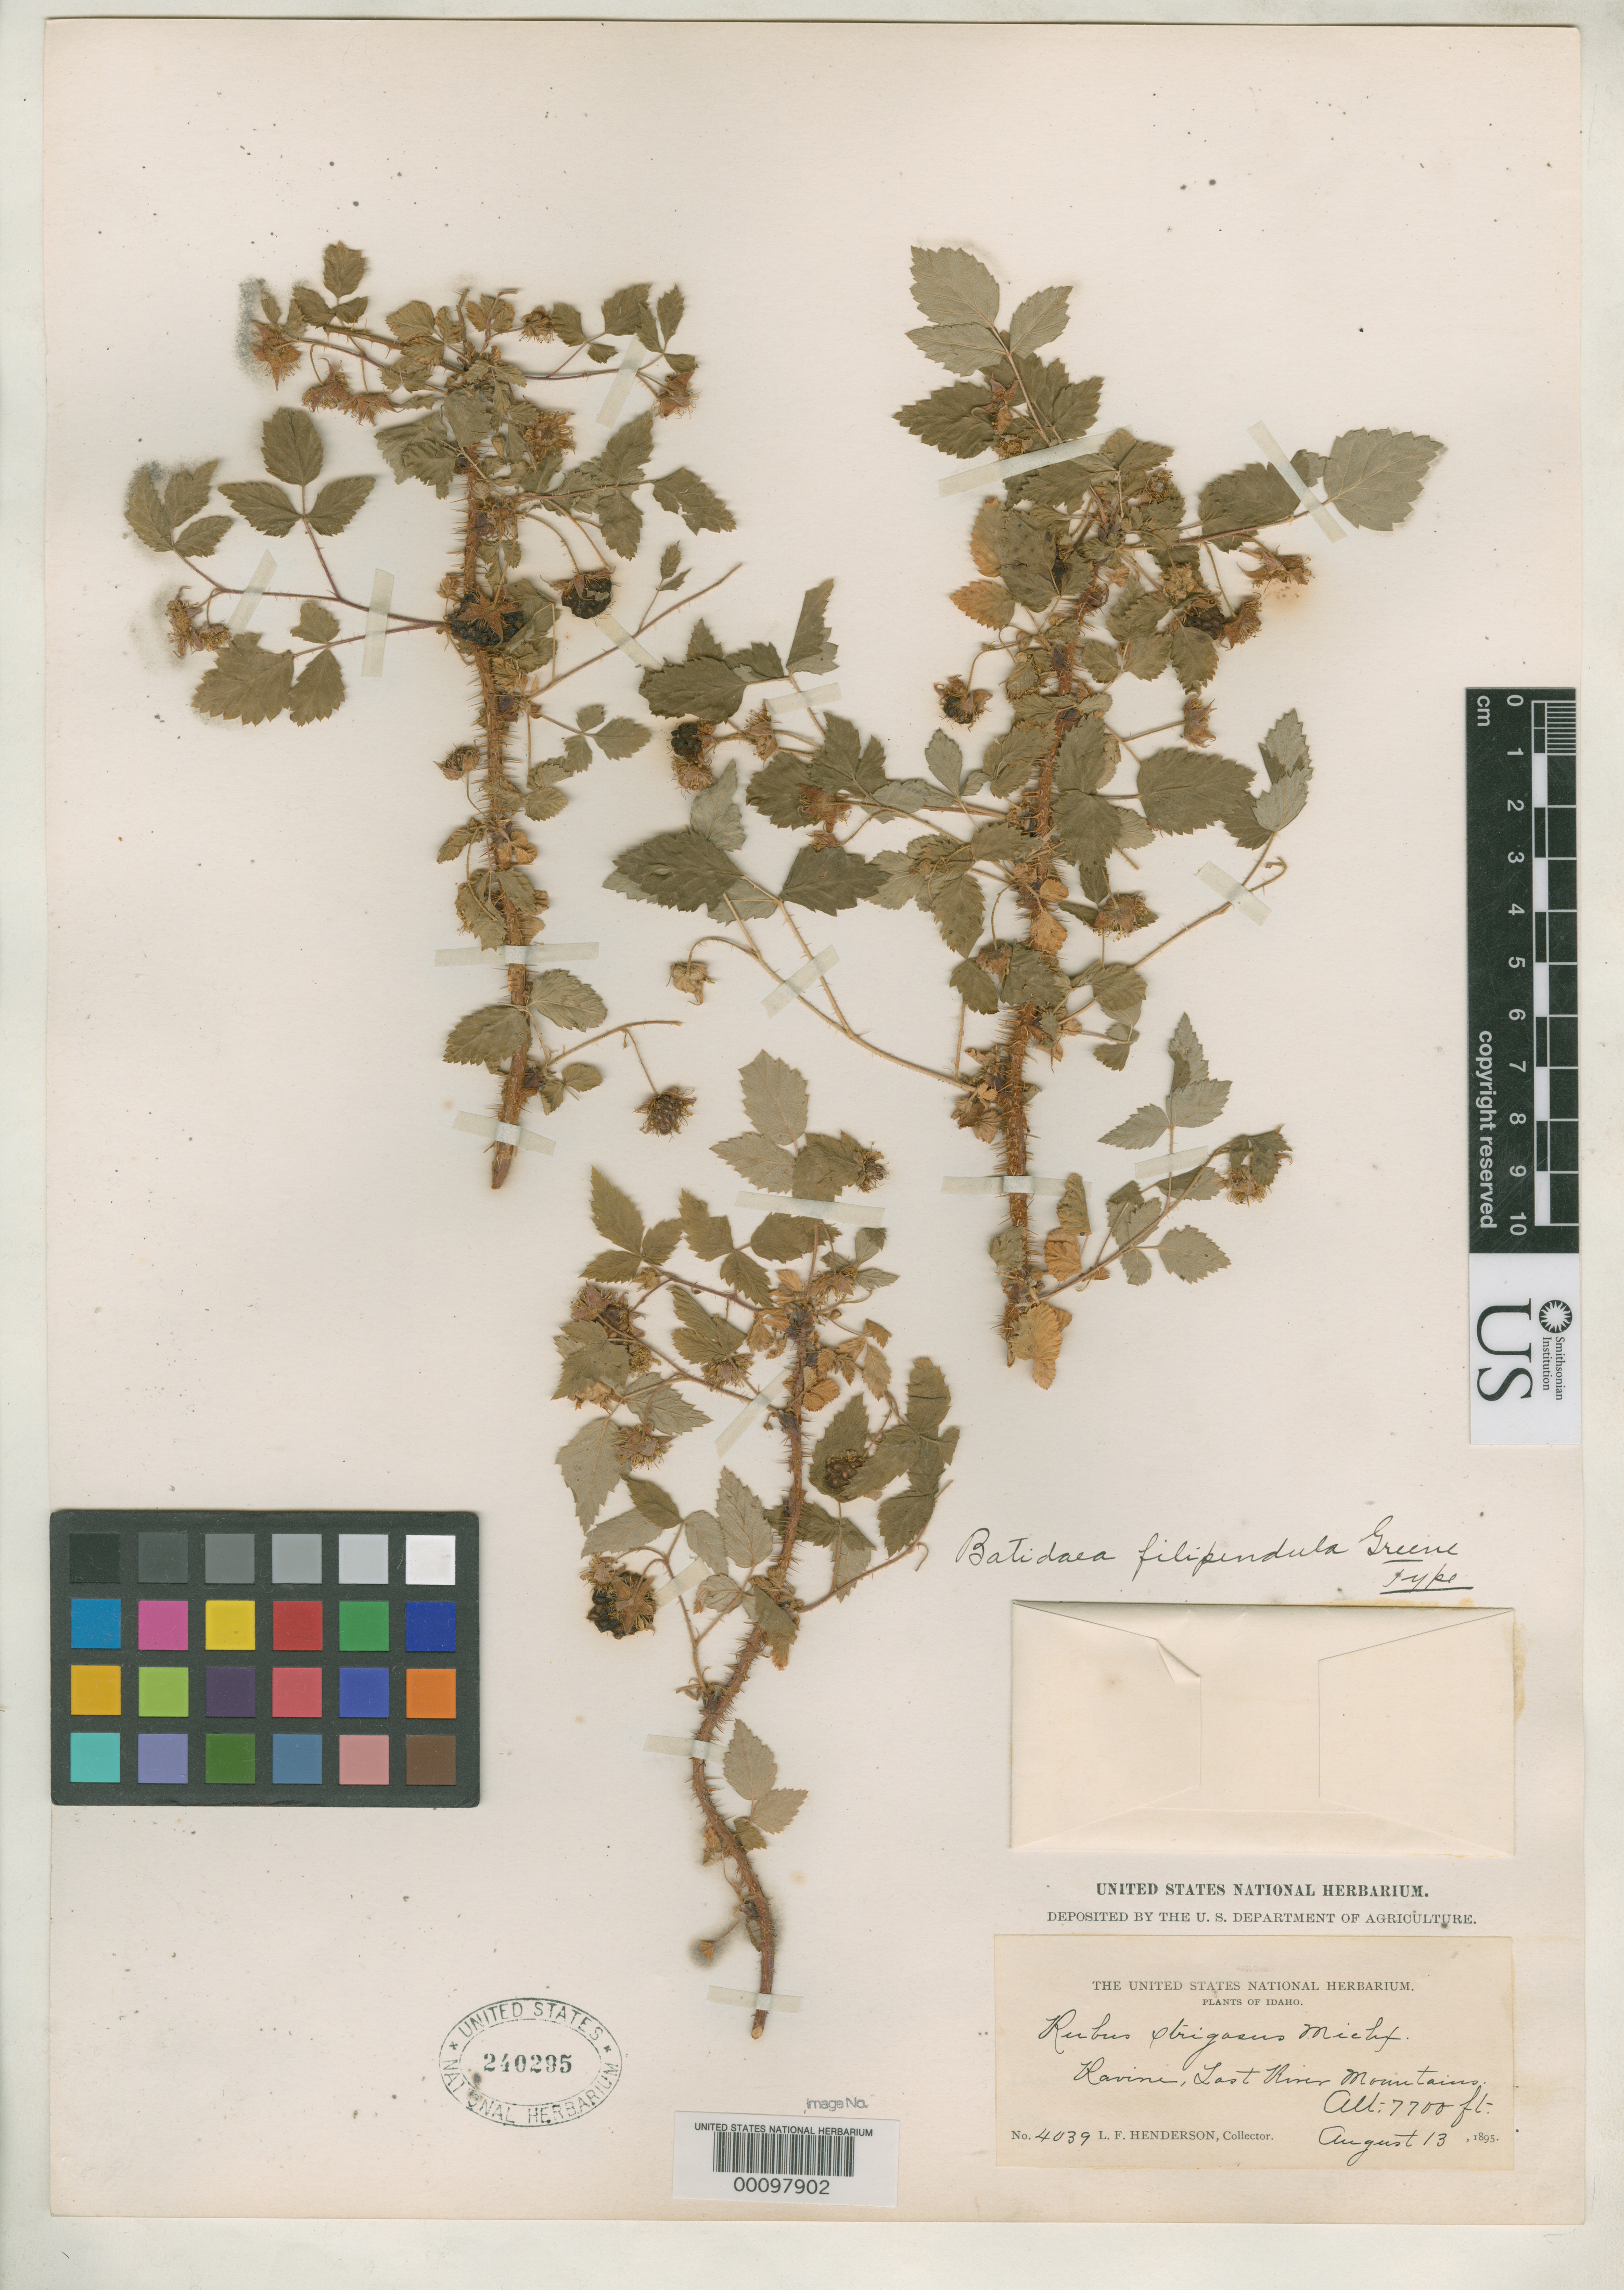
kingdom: Plantae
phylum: Tracheophyta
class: Magnoliopsida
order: Rosales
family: Rosaceae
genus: Batidaea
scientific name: Batidaea filipendula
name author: Greene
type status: Holotype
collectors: L. F. Henderson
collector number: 4039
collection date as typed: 13 Aug 1895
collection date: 1895-08-13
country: United States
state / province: Idaho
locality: "Lost River Mountains." [For locality see Love 2003, Madrono 50: 200-202]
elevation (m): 2347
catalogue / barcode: US 240295